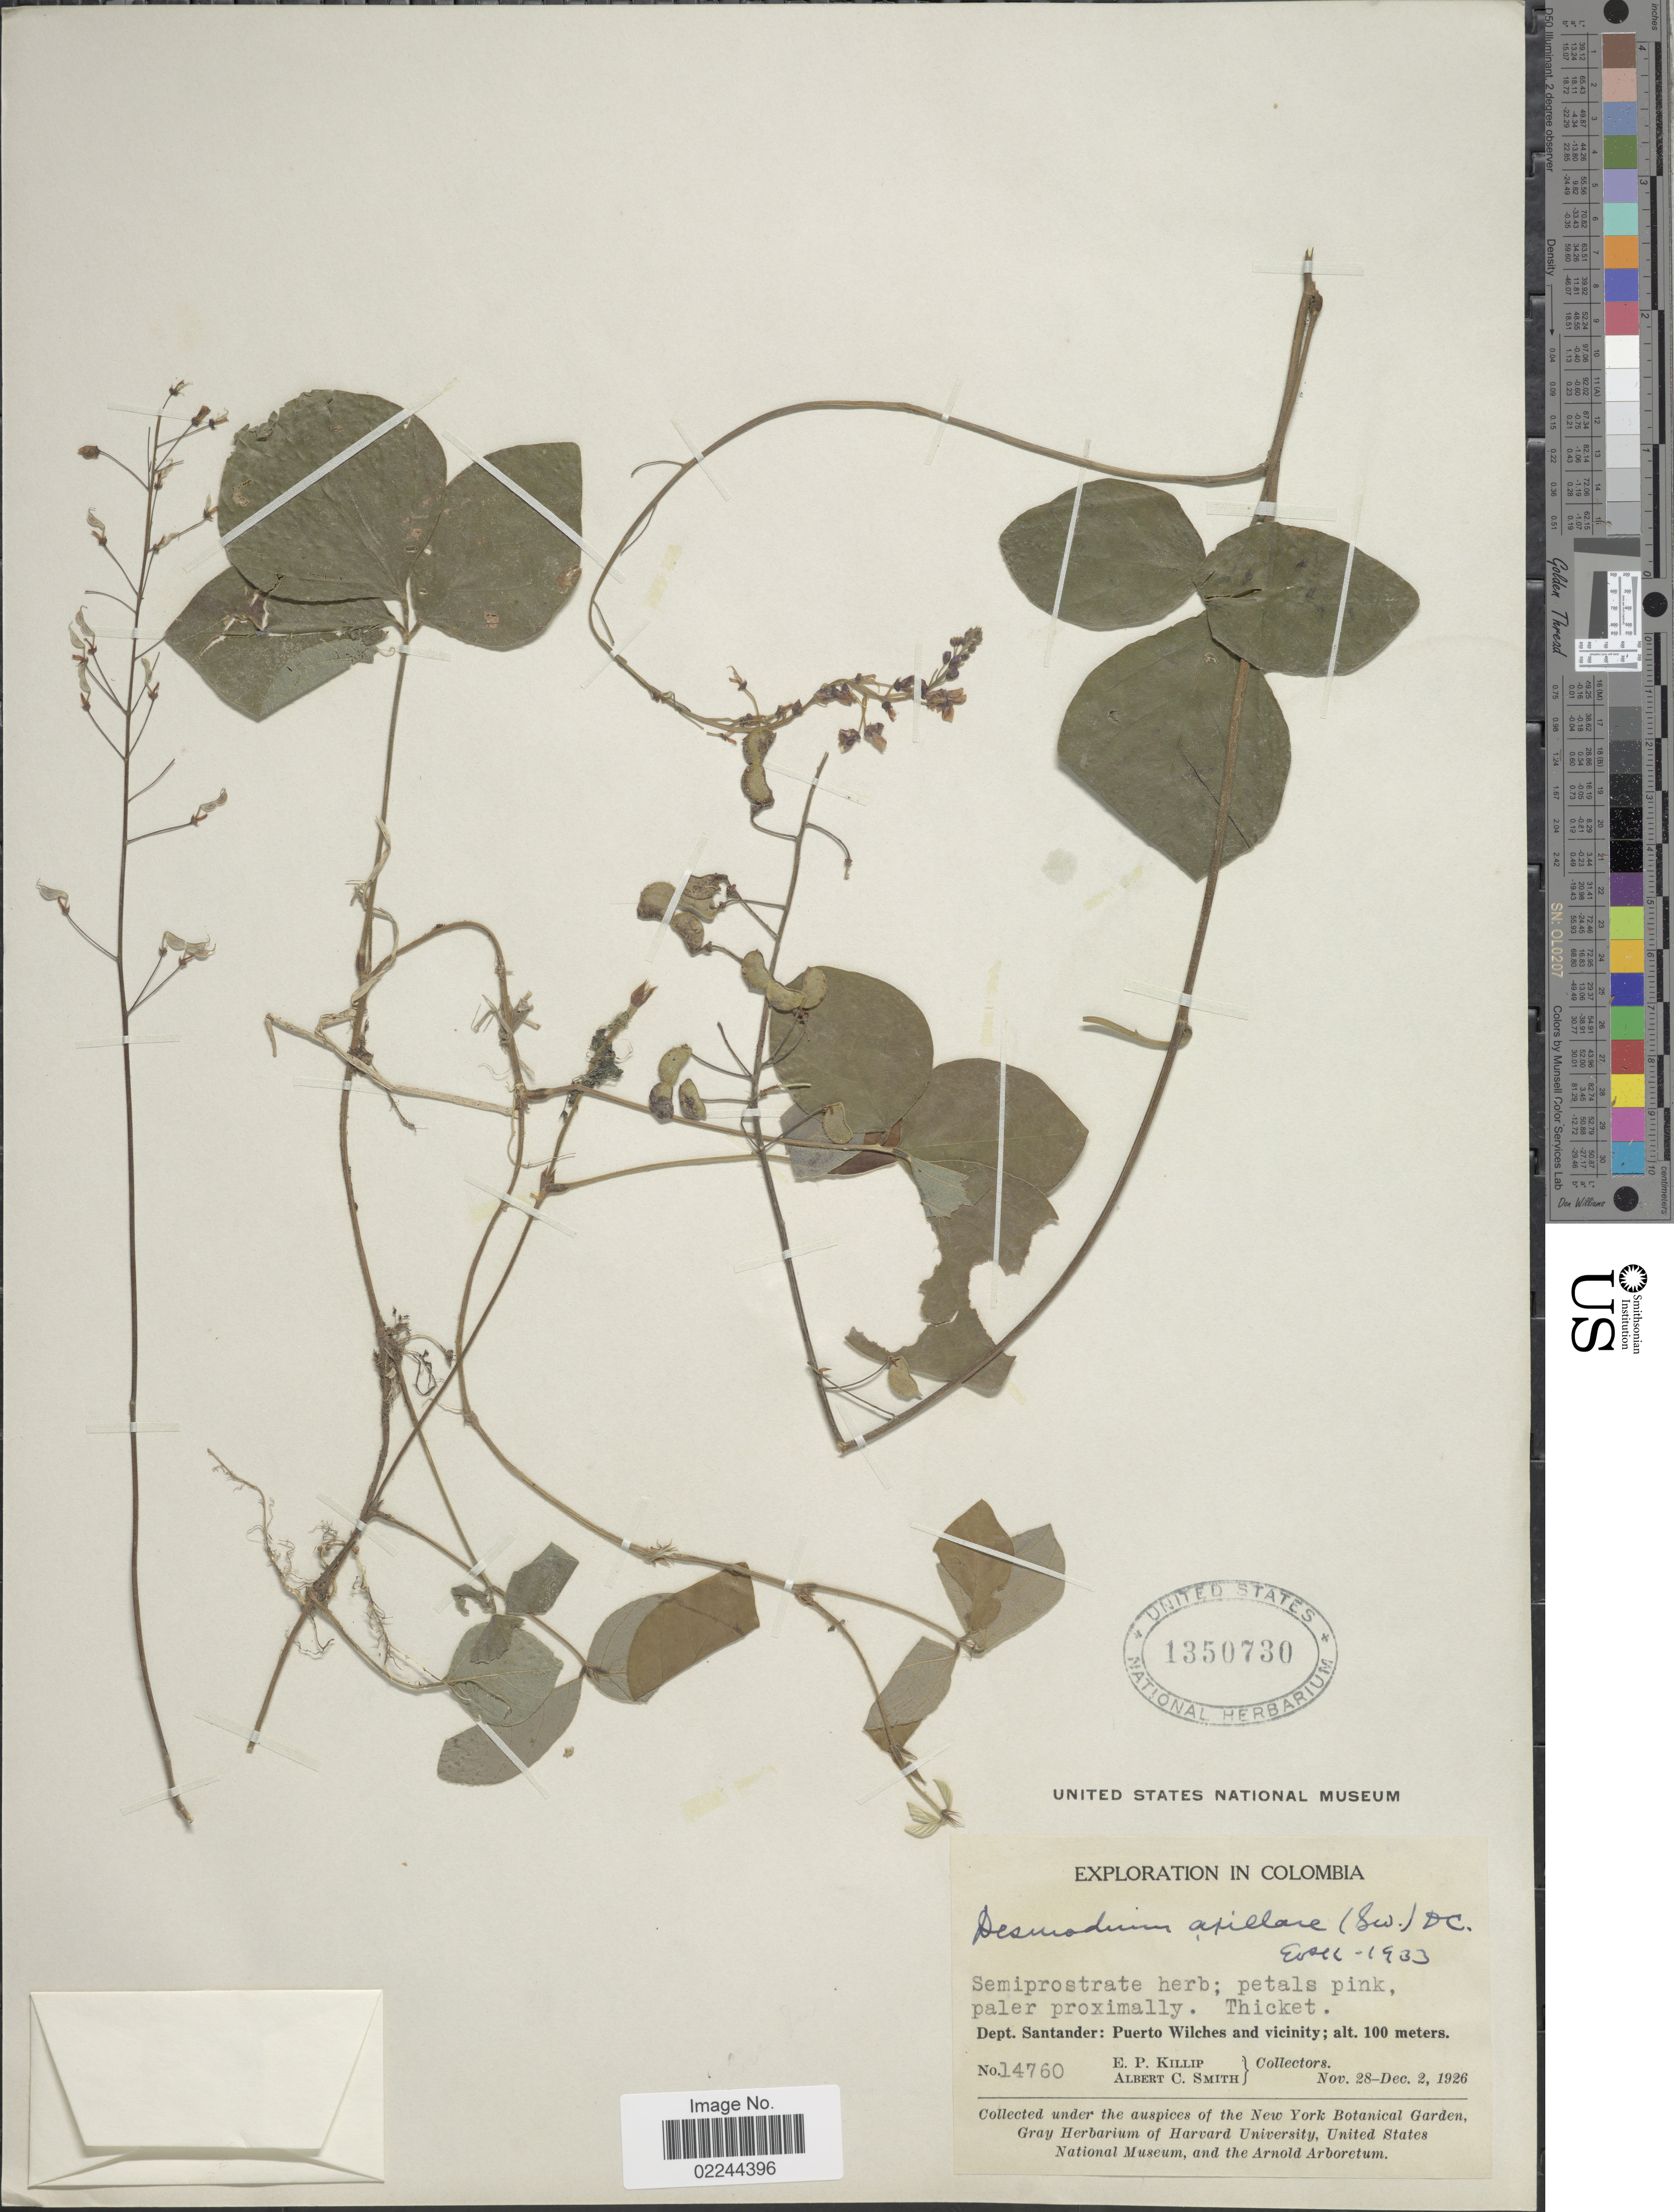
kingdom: Plantae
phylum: Tracheophyta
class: Magnoliopsida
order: Fabales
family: Fabaceae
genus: Desmodium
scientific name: Desmodium axillare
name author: (Sw.) DC.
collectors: E. P. Killip & A. C. Smith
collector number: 14760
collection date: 1926-11-28/1926-12-02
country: Colombia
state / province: Santander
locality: Dept. Santander: Puerto Wiches and vicinity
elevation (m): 100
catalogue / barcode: US 1350730